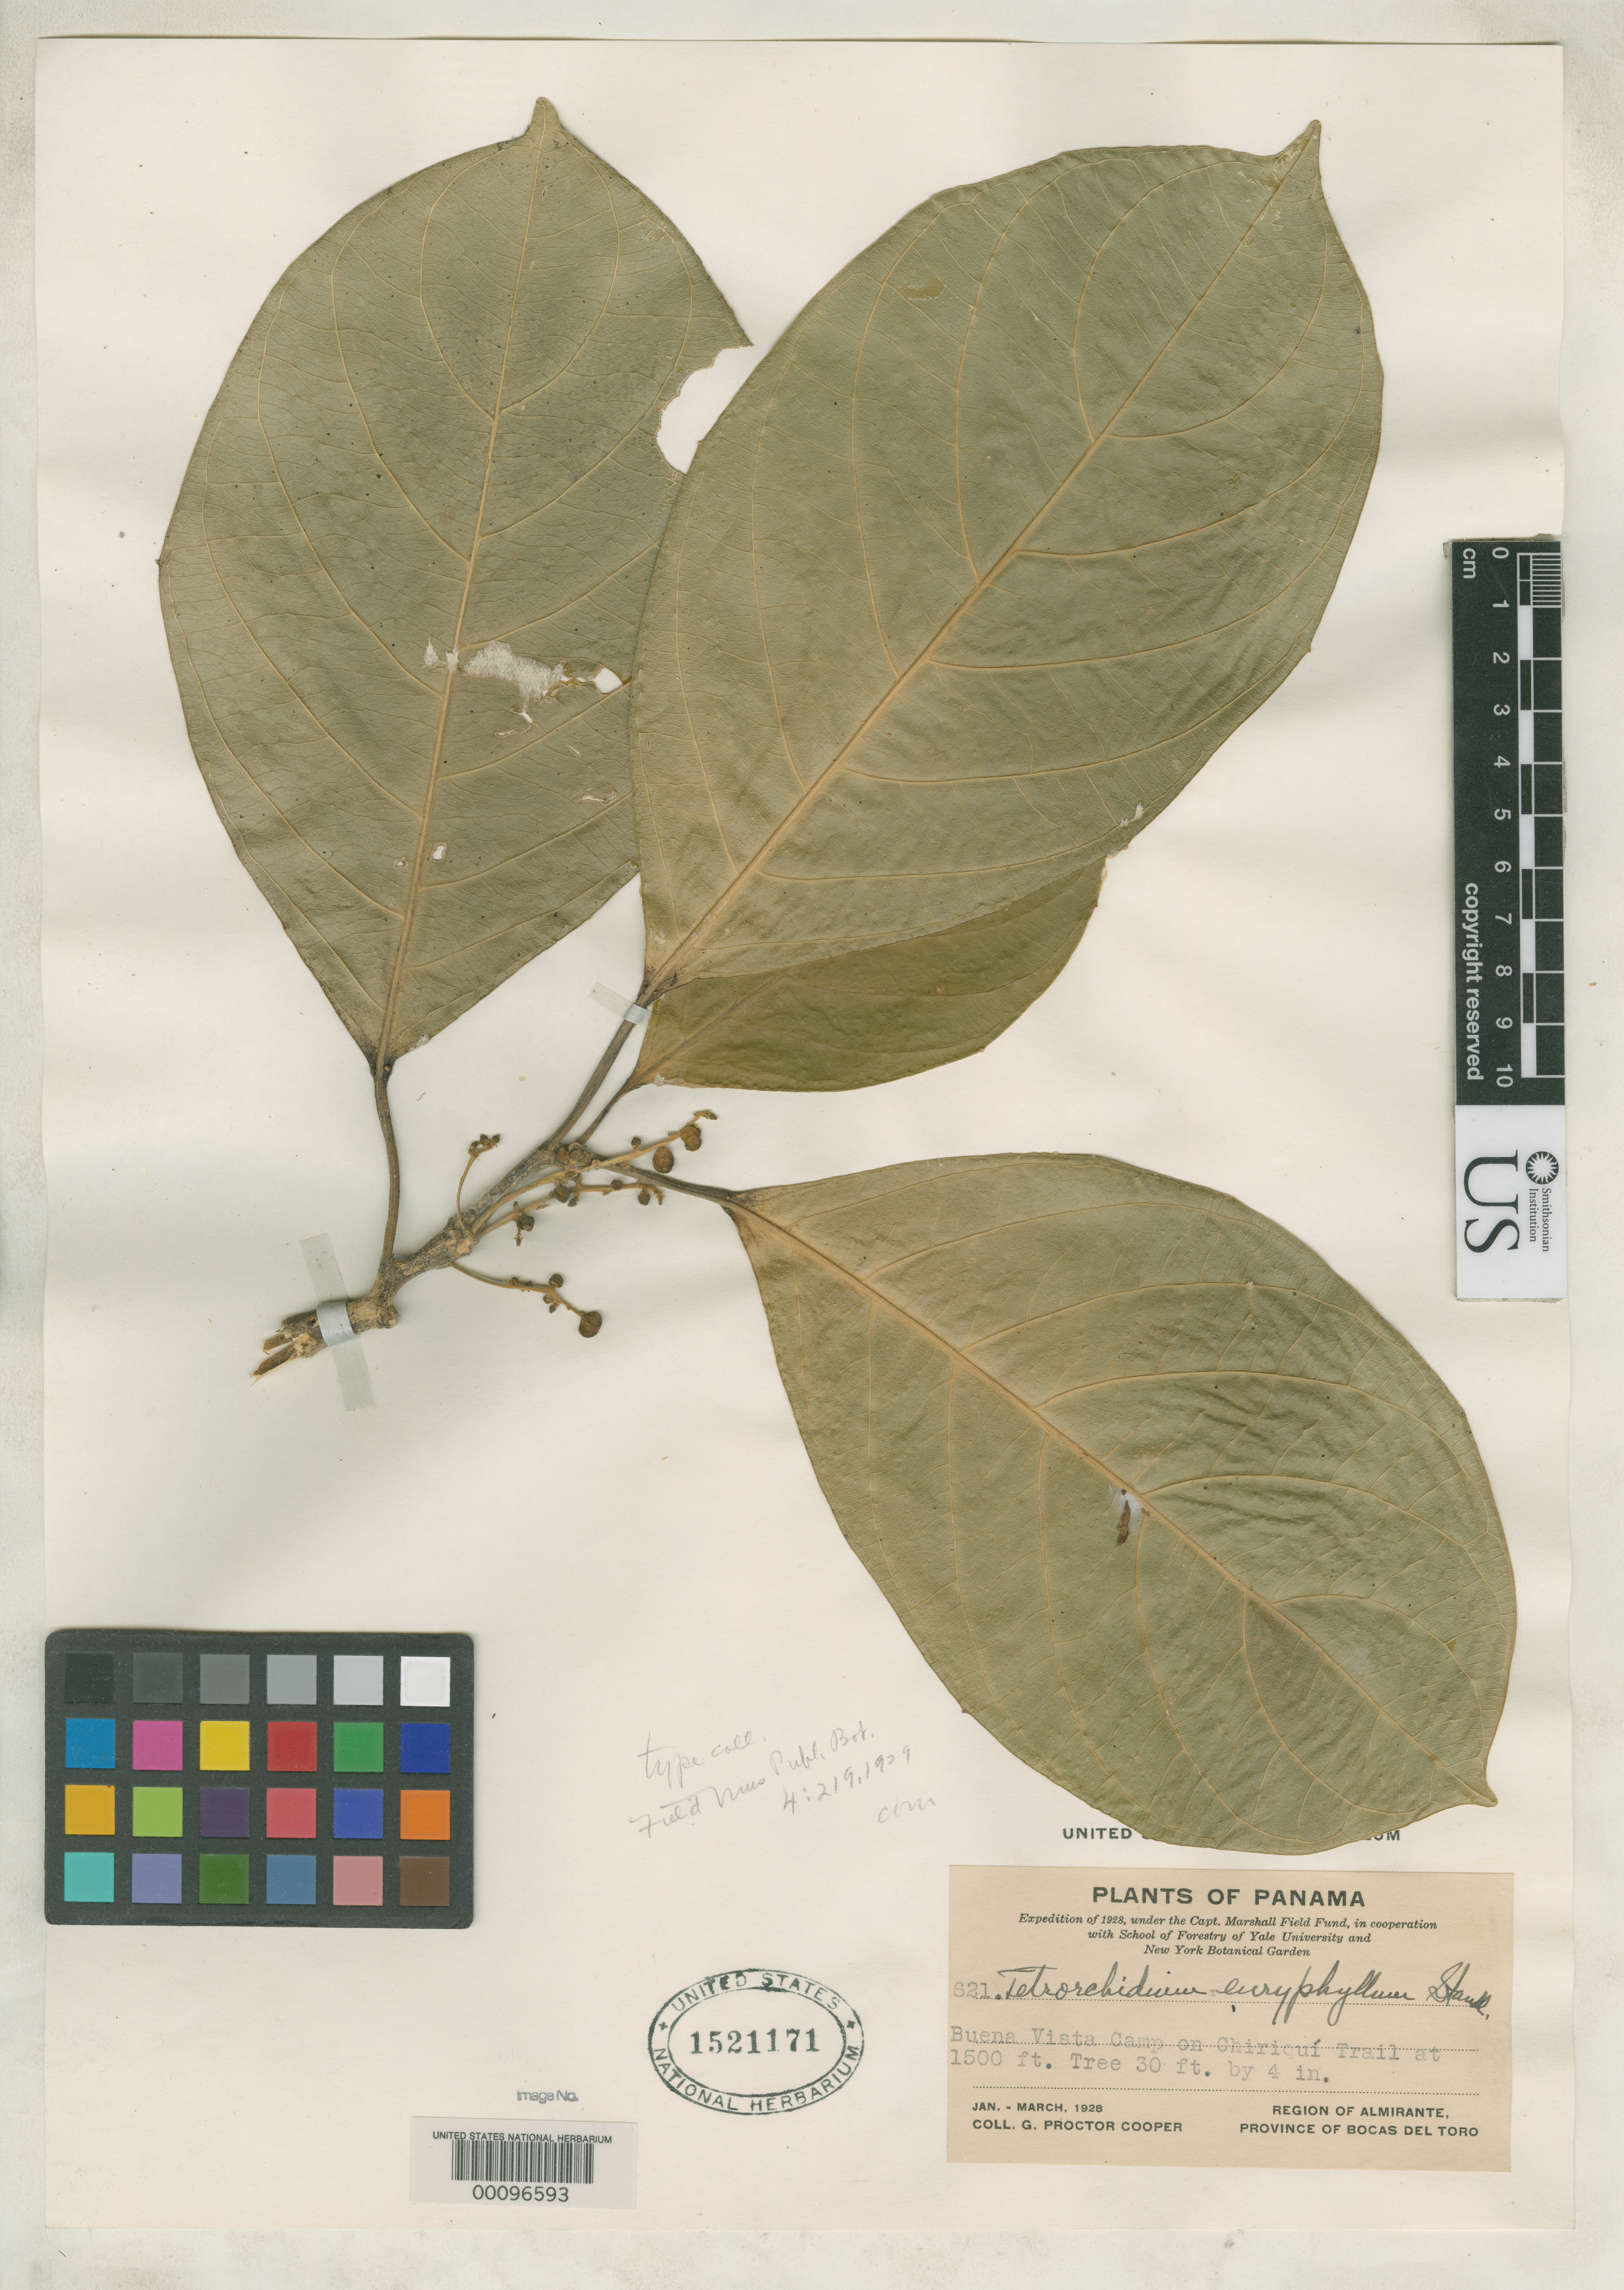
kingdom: Plantae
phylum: Tracheophyta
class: Magnoliopsida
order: Malpighiales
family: Euphorbiaceae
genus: Tetrorchidium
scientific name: Tetrorchidium euryphyllum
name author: Standl.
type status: Isotype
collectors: G. Cooper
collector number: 621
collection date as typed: Jan 1928 to -- Mar 1928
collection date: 1928-01/1928-03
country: Panama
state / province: Bocas del Toro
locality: Almirante.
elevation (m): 450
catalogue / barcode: US 1521171